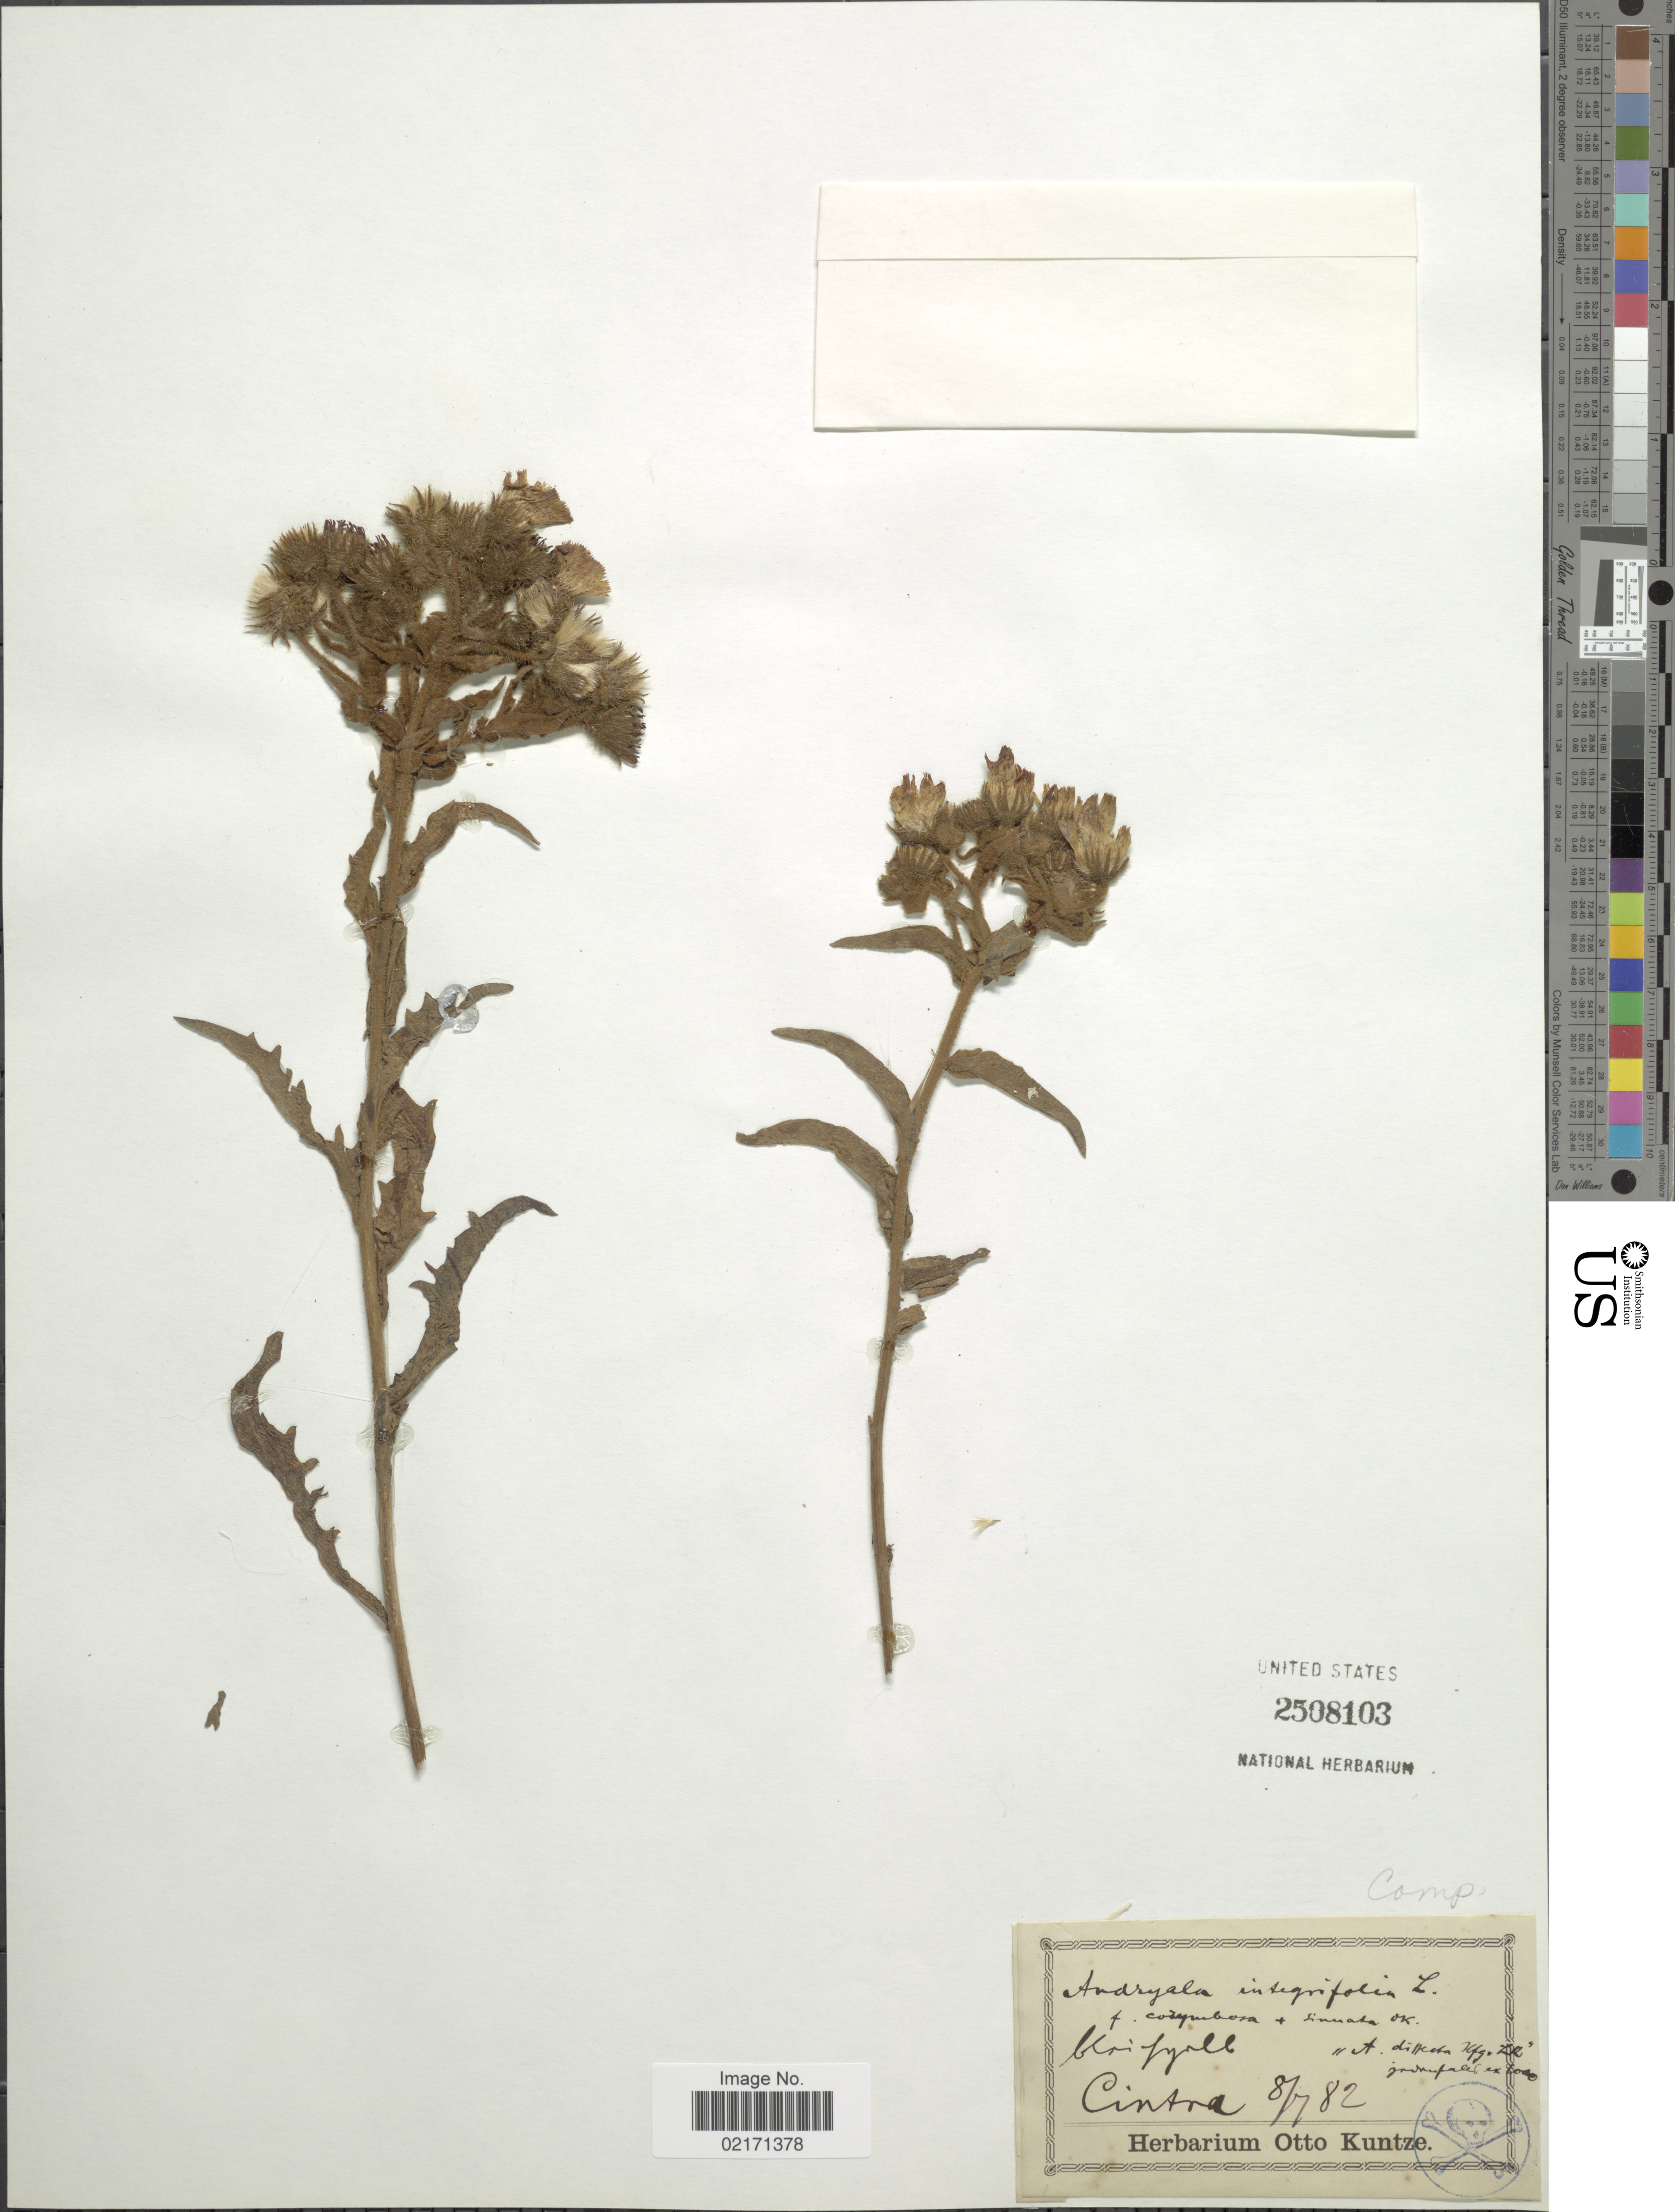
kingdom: Plantae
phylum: Tracheophyta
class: Magnoliopsida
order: Asterales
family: Asteraceae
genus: Andryala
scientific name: Andryala integrifolia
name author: L.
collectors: ex herb. Otto Kuntze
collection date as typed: Transcribed d/m/y: 8/7/82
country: France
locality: Cintre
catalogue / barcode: US 2508103